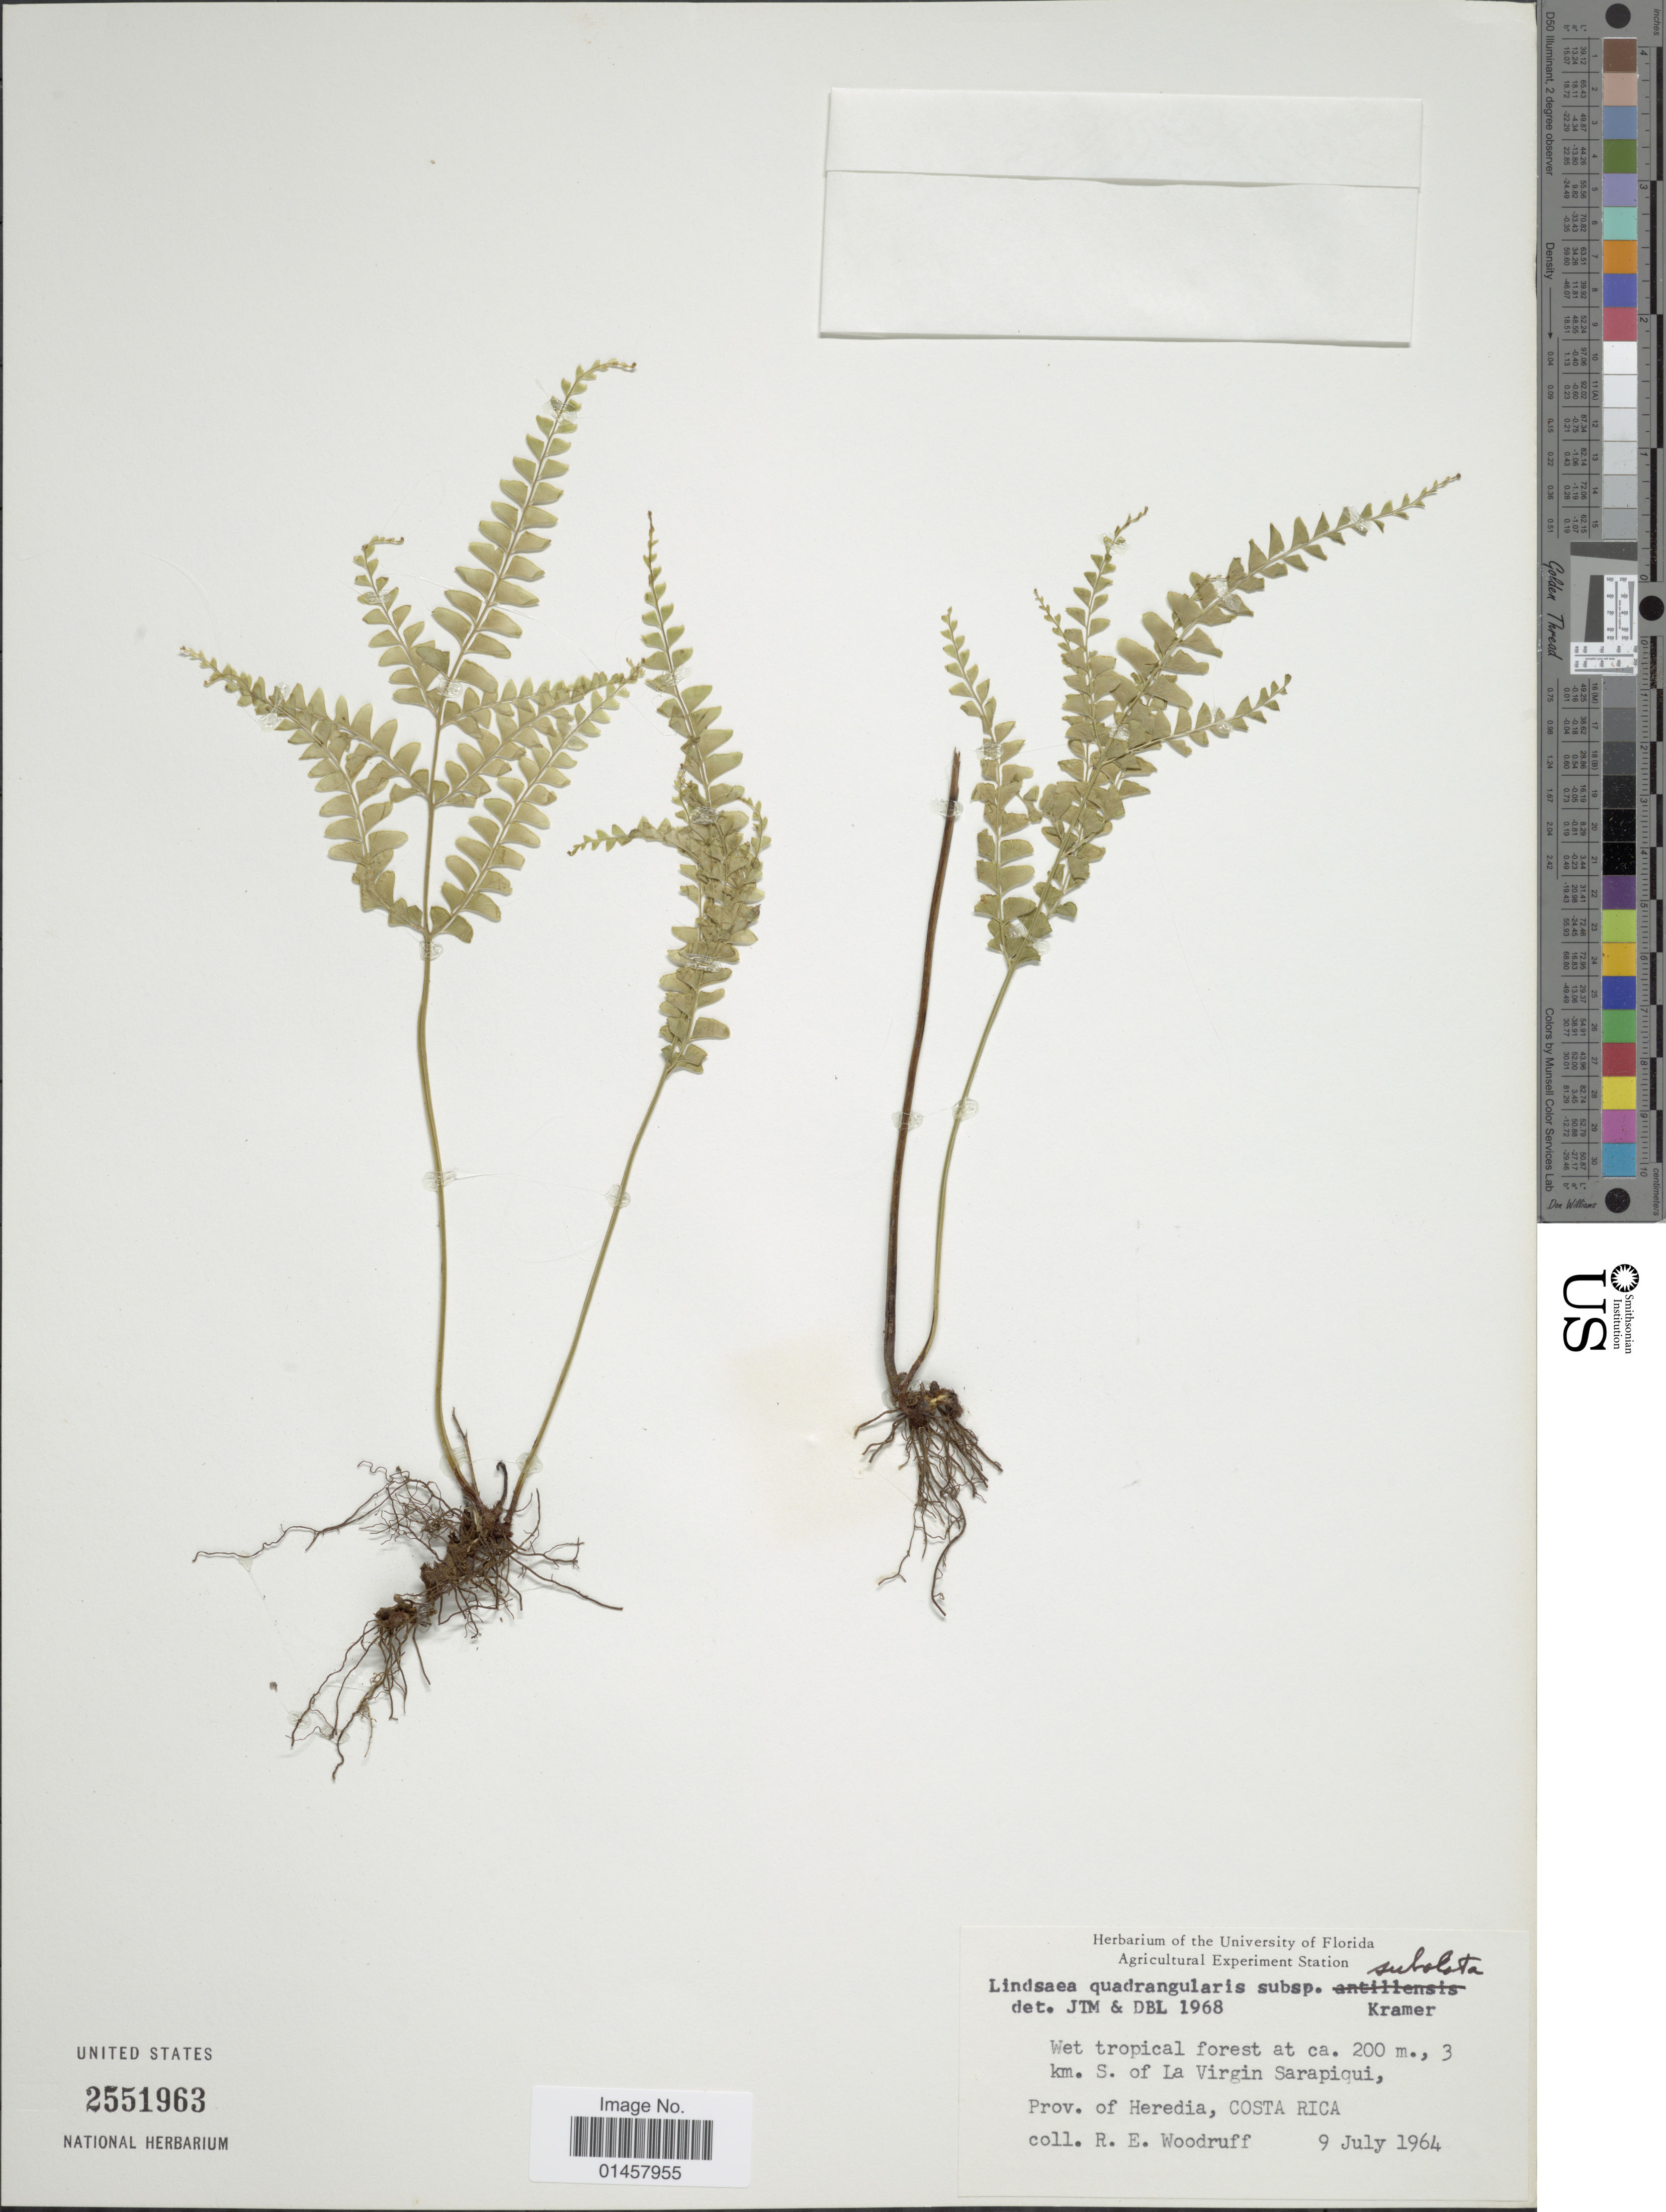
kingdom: Plantae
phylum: Tracheophyta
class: Polypodiopsida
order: Polypodiales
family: Lindsaeaceae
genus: Lindsaea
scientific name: Lindsaea quadrangularis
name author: Raddi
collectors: R. Woodruff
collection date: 1934-07-09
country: Costa Rica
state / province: Heredia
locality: Wet tropical forest , 3km S of La Virgin Sarapiqui, prov. of Heredia, Costa Rica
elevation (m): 200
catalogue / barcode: US 2551963